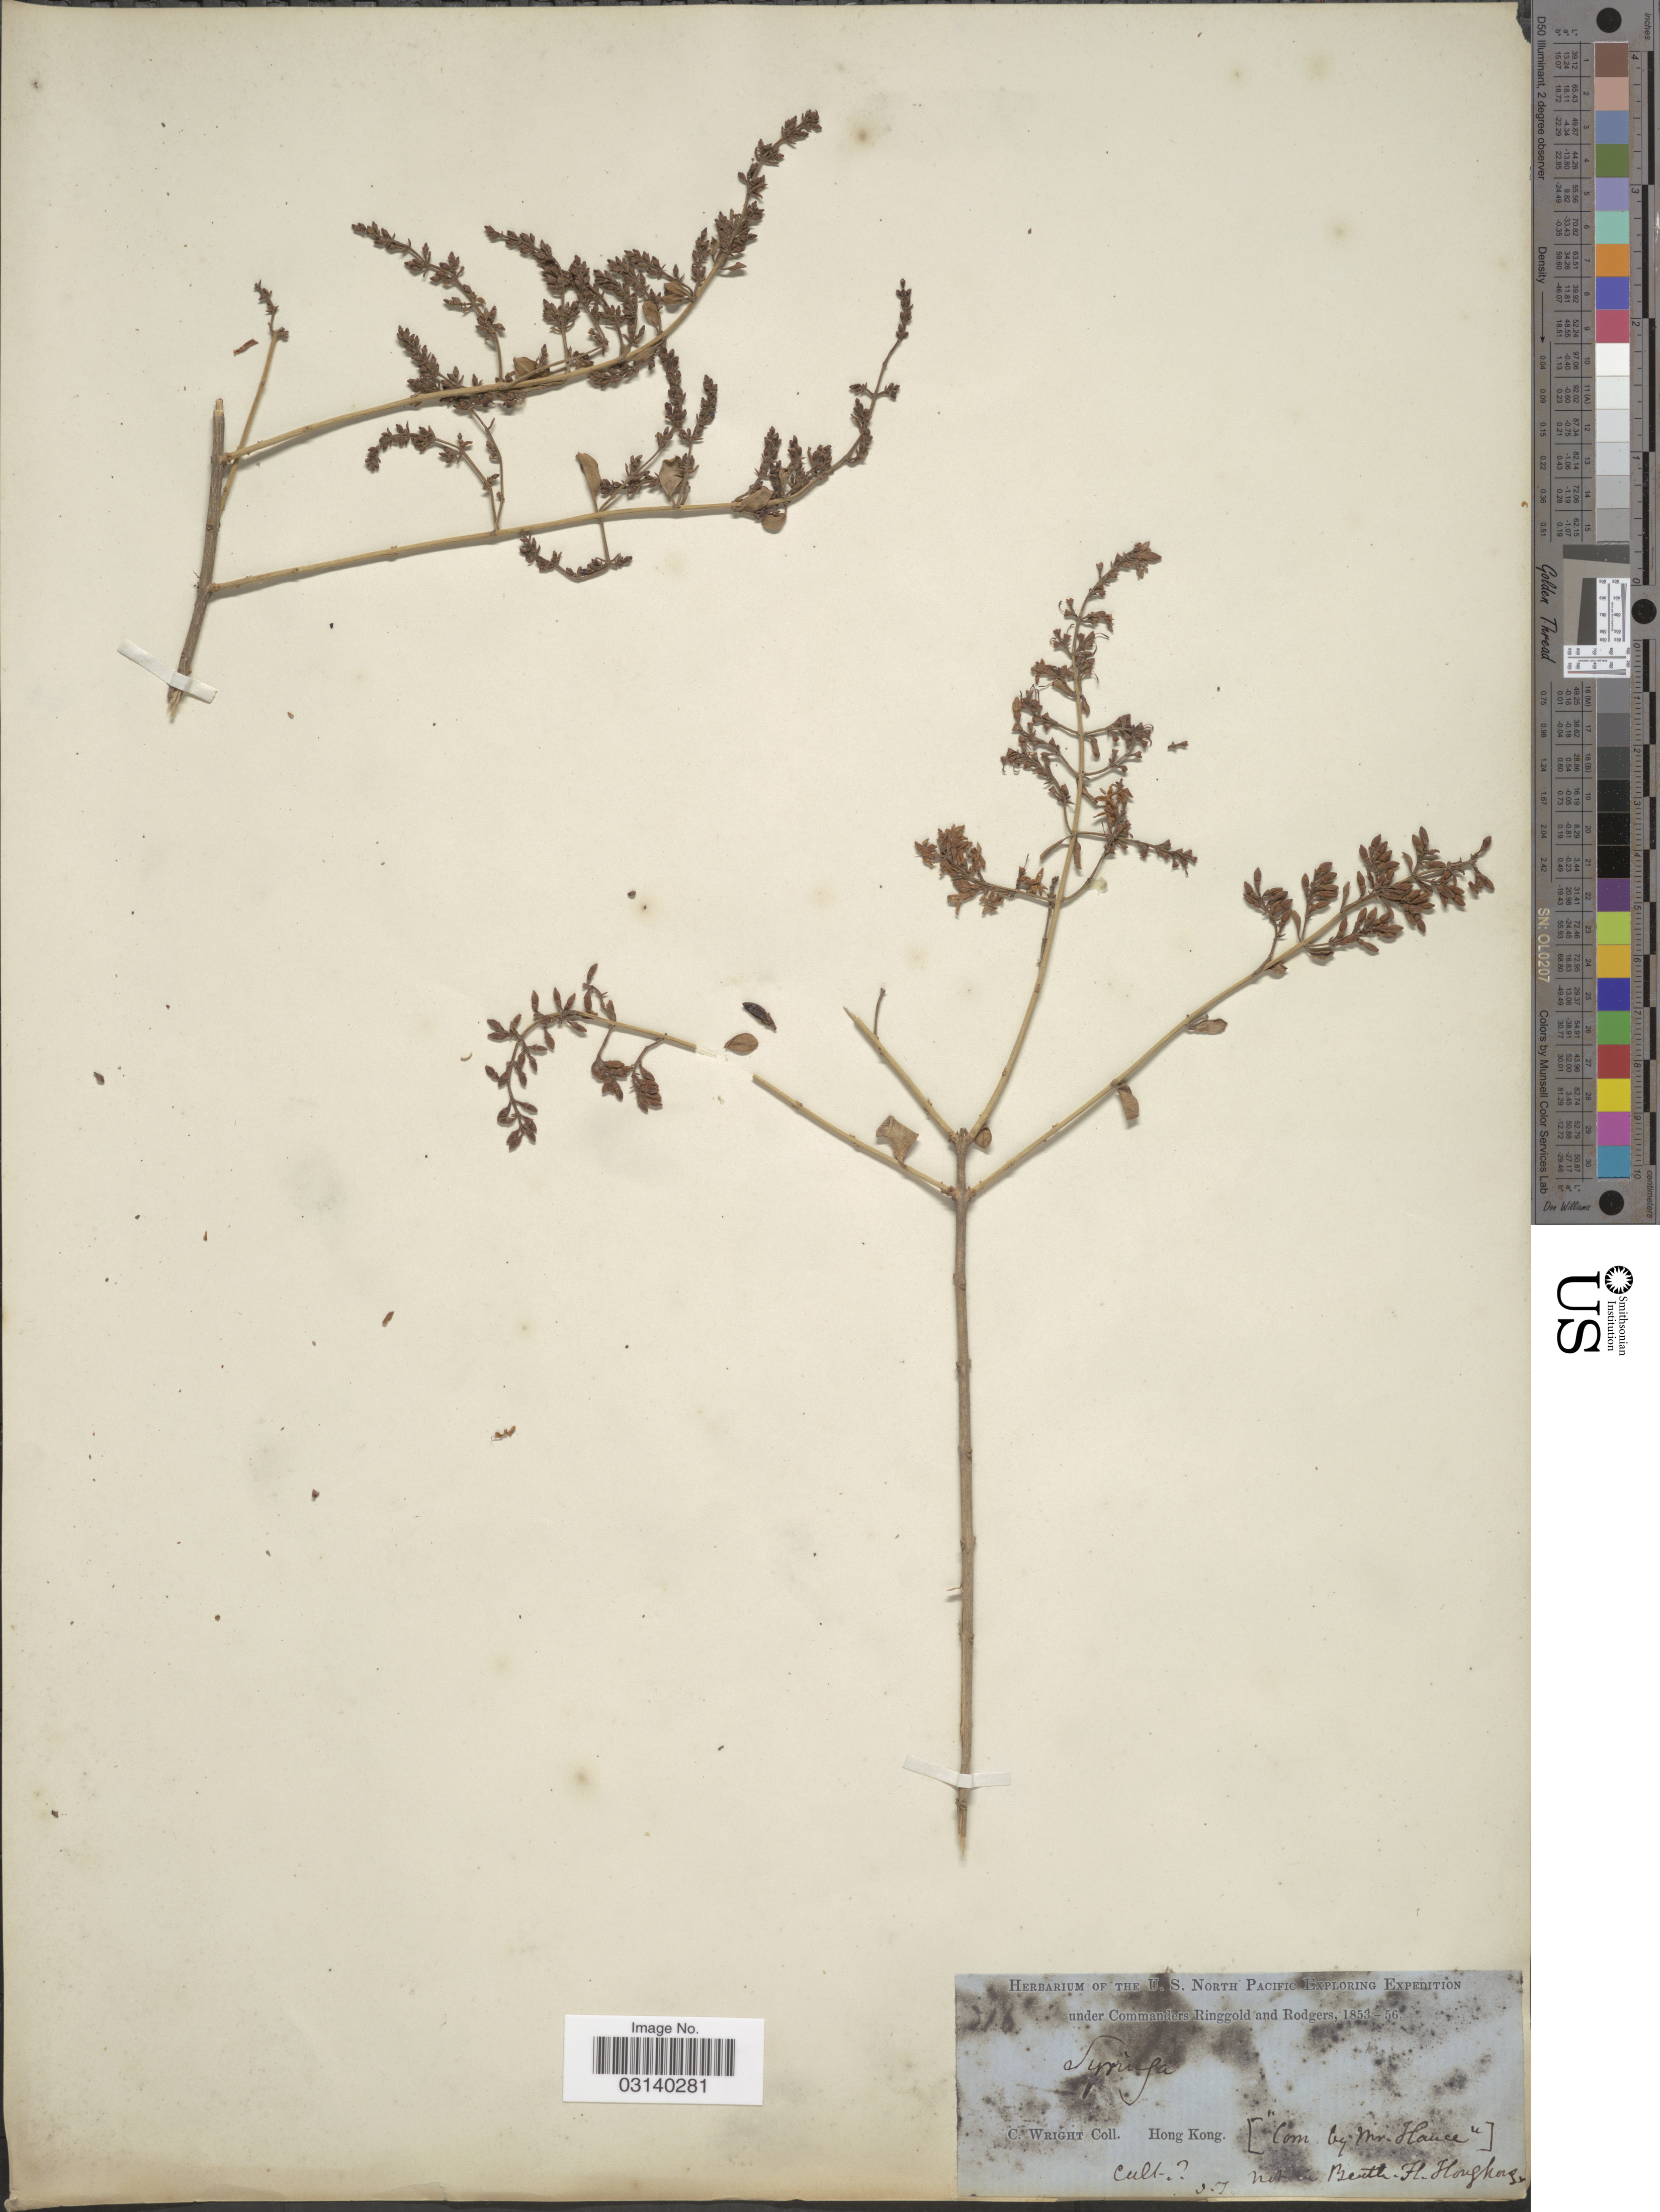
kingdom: Plantae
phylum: Tracheophyta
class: Magnoliopsida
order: Lamiales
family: Oleaceae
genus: Syringa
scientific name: Syringa sp.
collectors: C. Wright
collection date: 1853/1856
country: China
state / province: Hong Kong